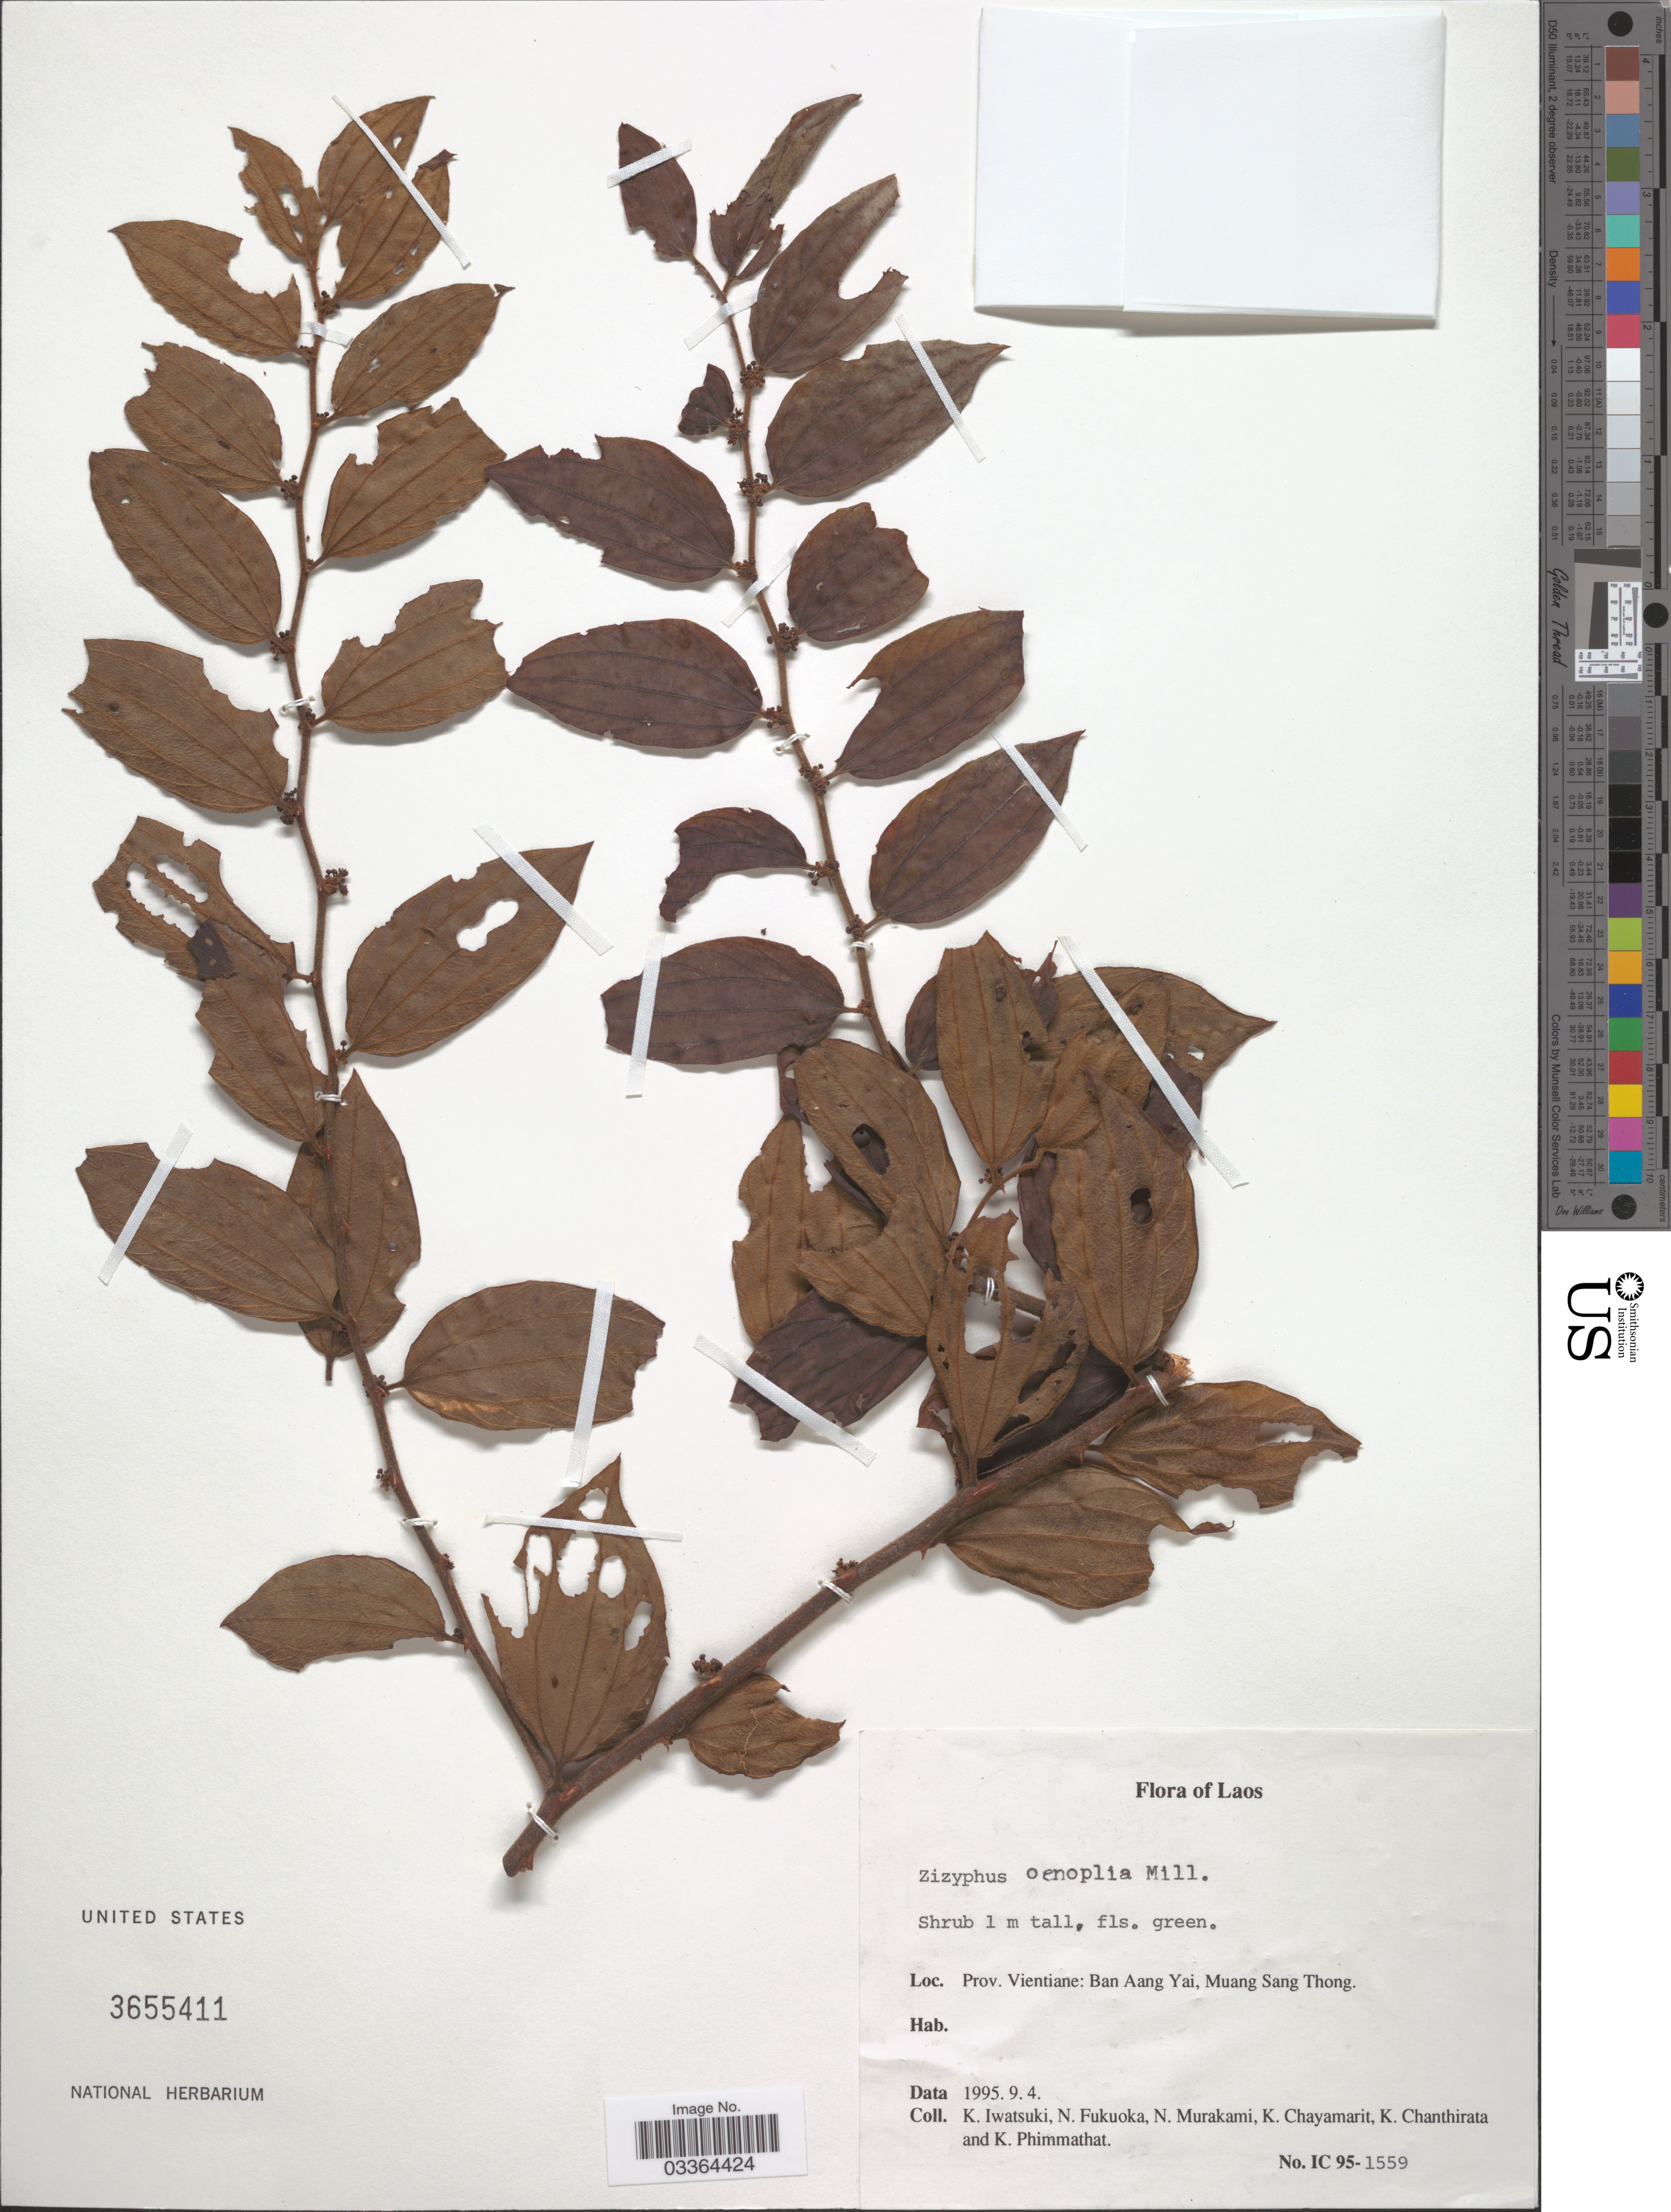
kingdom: Plantae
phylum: Tracheophyta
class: Magnoliopsida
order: Rosales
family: Rhamnaceae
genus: Ziziphus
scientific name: Ziziphus oenopolia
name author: (L.) Mill.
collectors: K. Iwatsuki, N. Fukuoka, N. Murakami, K. Chayamarit & et al.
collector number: IC 95-1559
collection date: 1995-09-04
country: Laos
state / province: Viangchan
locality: Prov. Vientiane: Ban Aang Yai, Muang Sang Thong.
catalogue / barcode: US 3655411